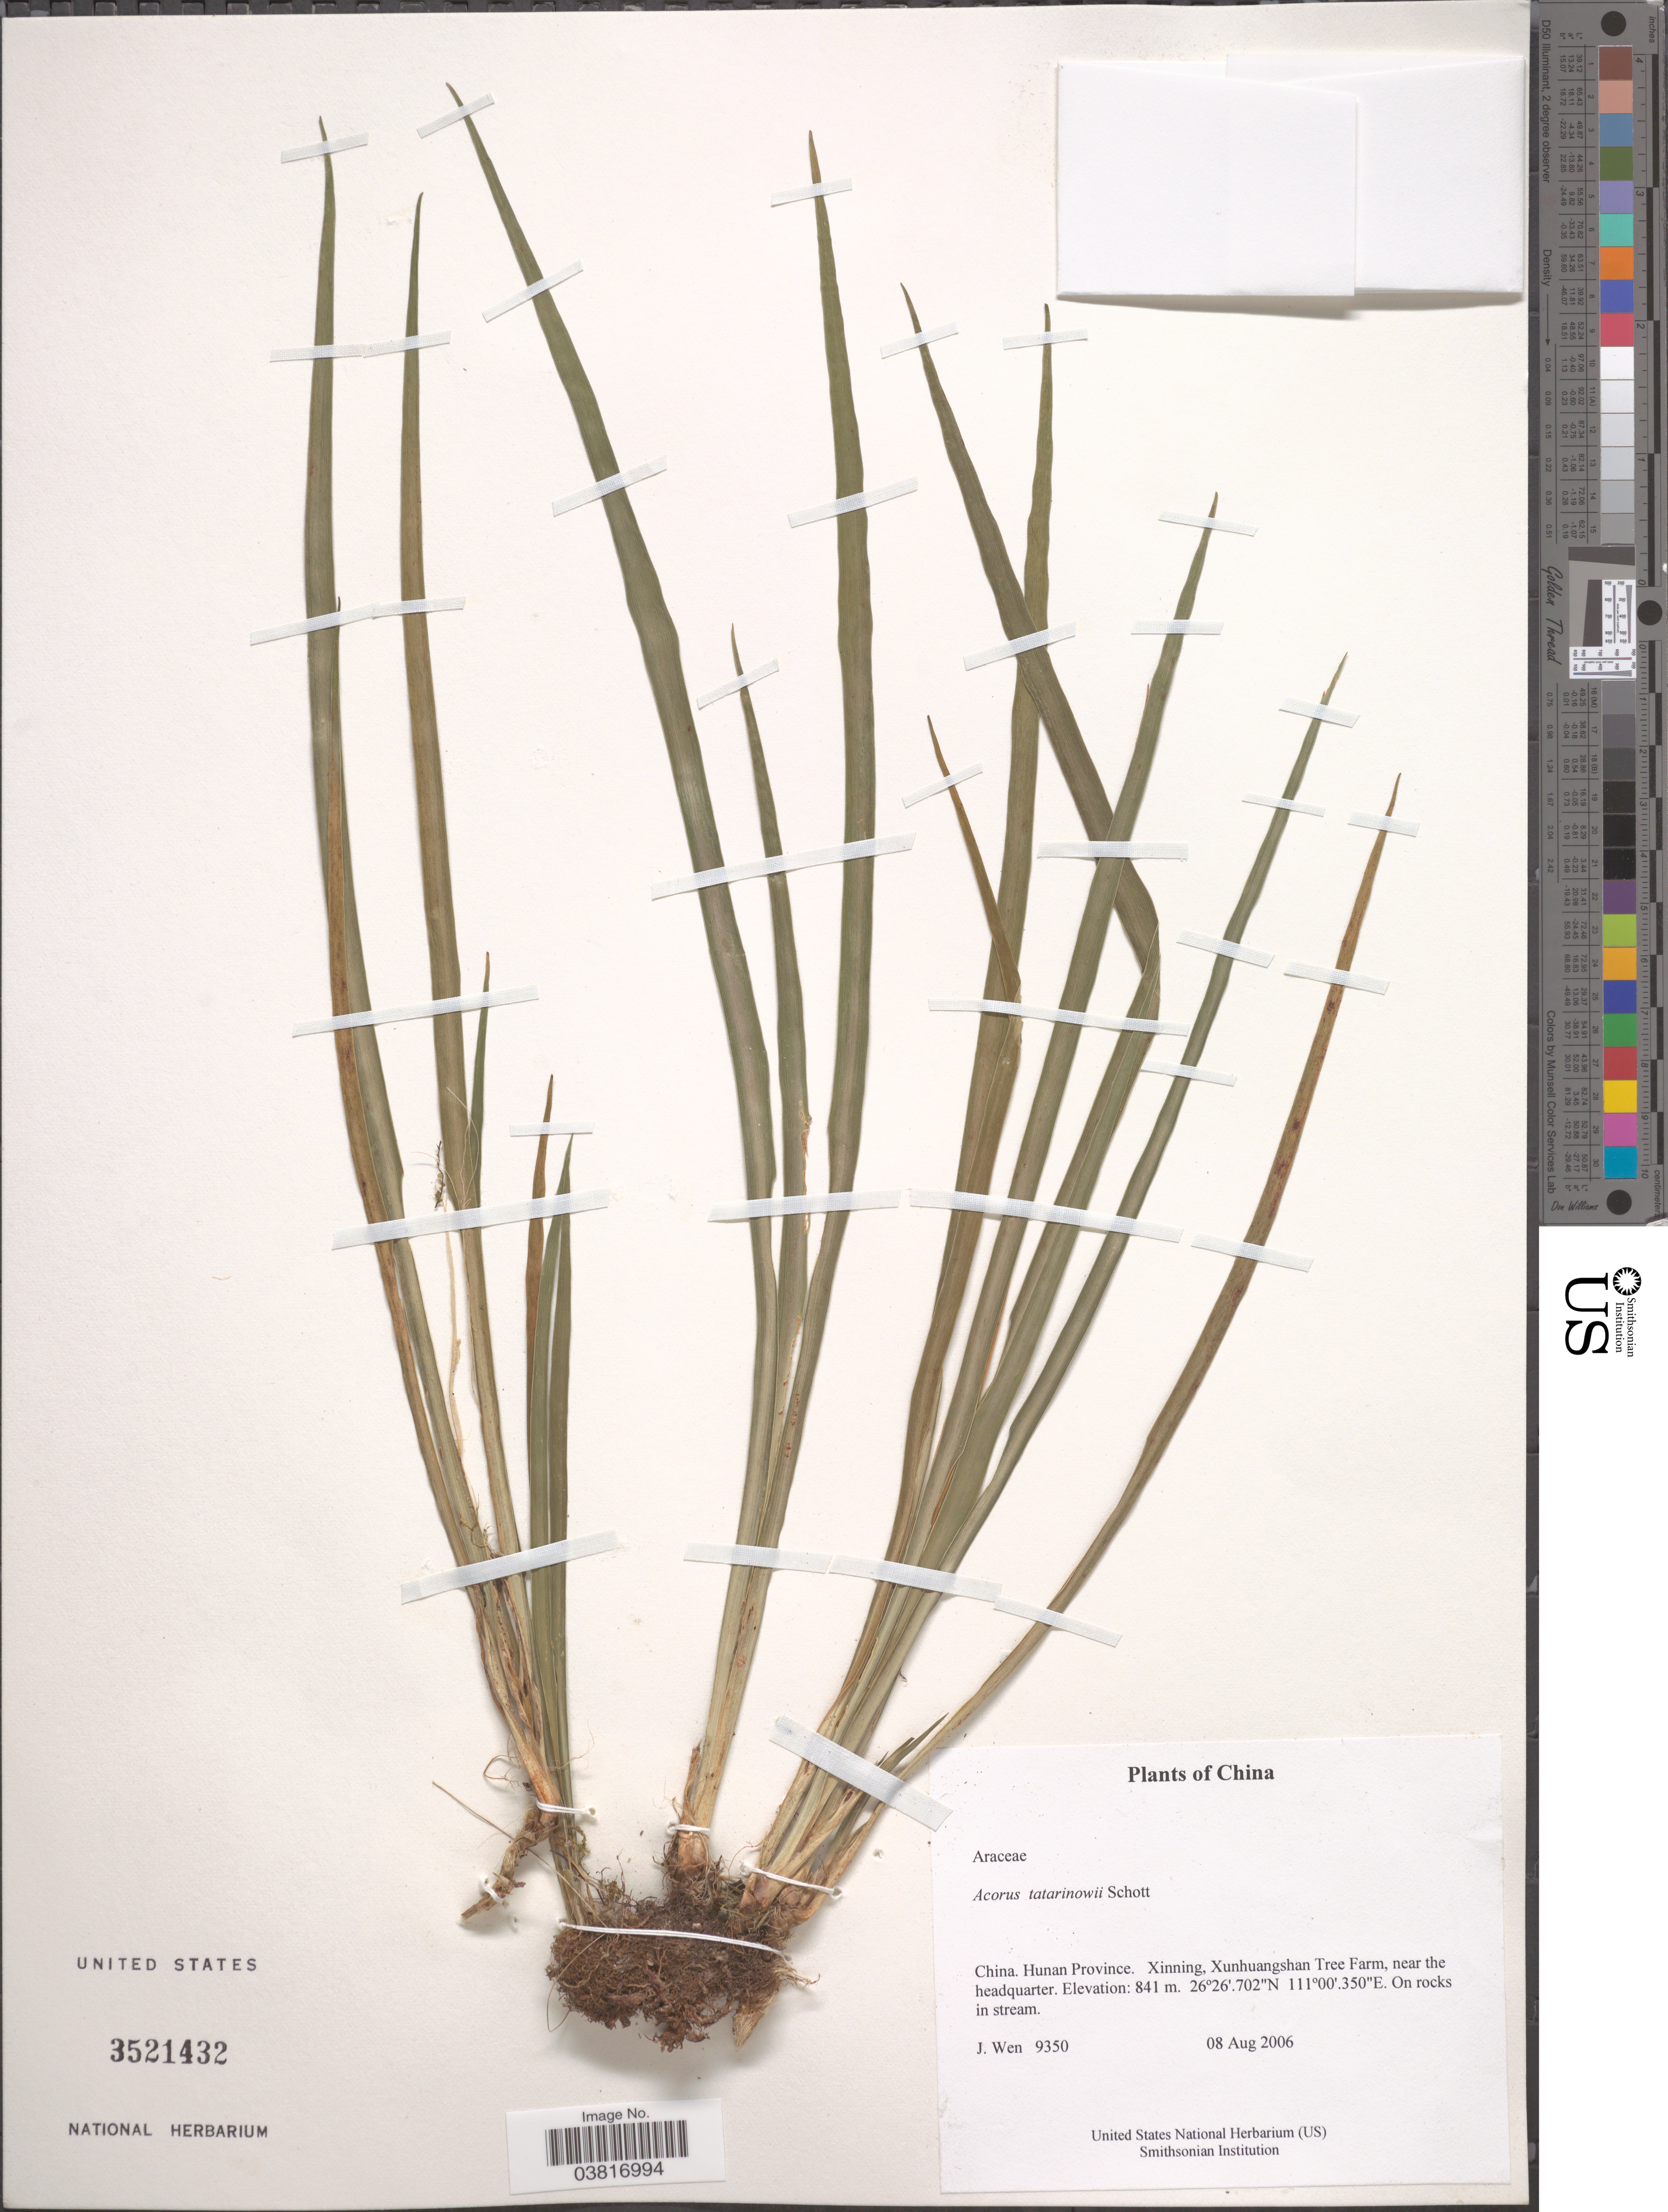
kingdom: Plantae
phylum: Tracheophyta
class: Liliopsida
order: Acorales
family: Acoraceae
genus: Acorus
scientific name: Acorus gramineus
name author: Sol. ex Aiton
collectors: J. Wen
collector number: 9350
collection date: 2006-08-08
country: China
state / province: Hunan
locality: Xinning, Xunhuangshan Tree Farm, near the headquarter.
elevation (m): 841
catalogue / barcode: US 3521432